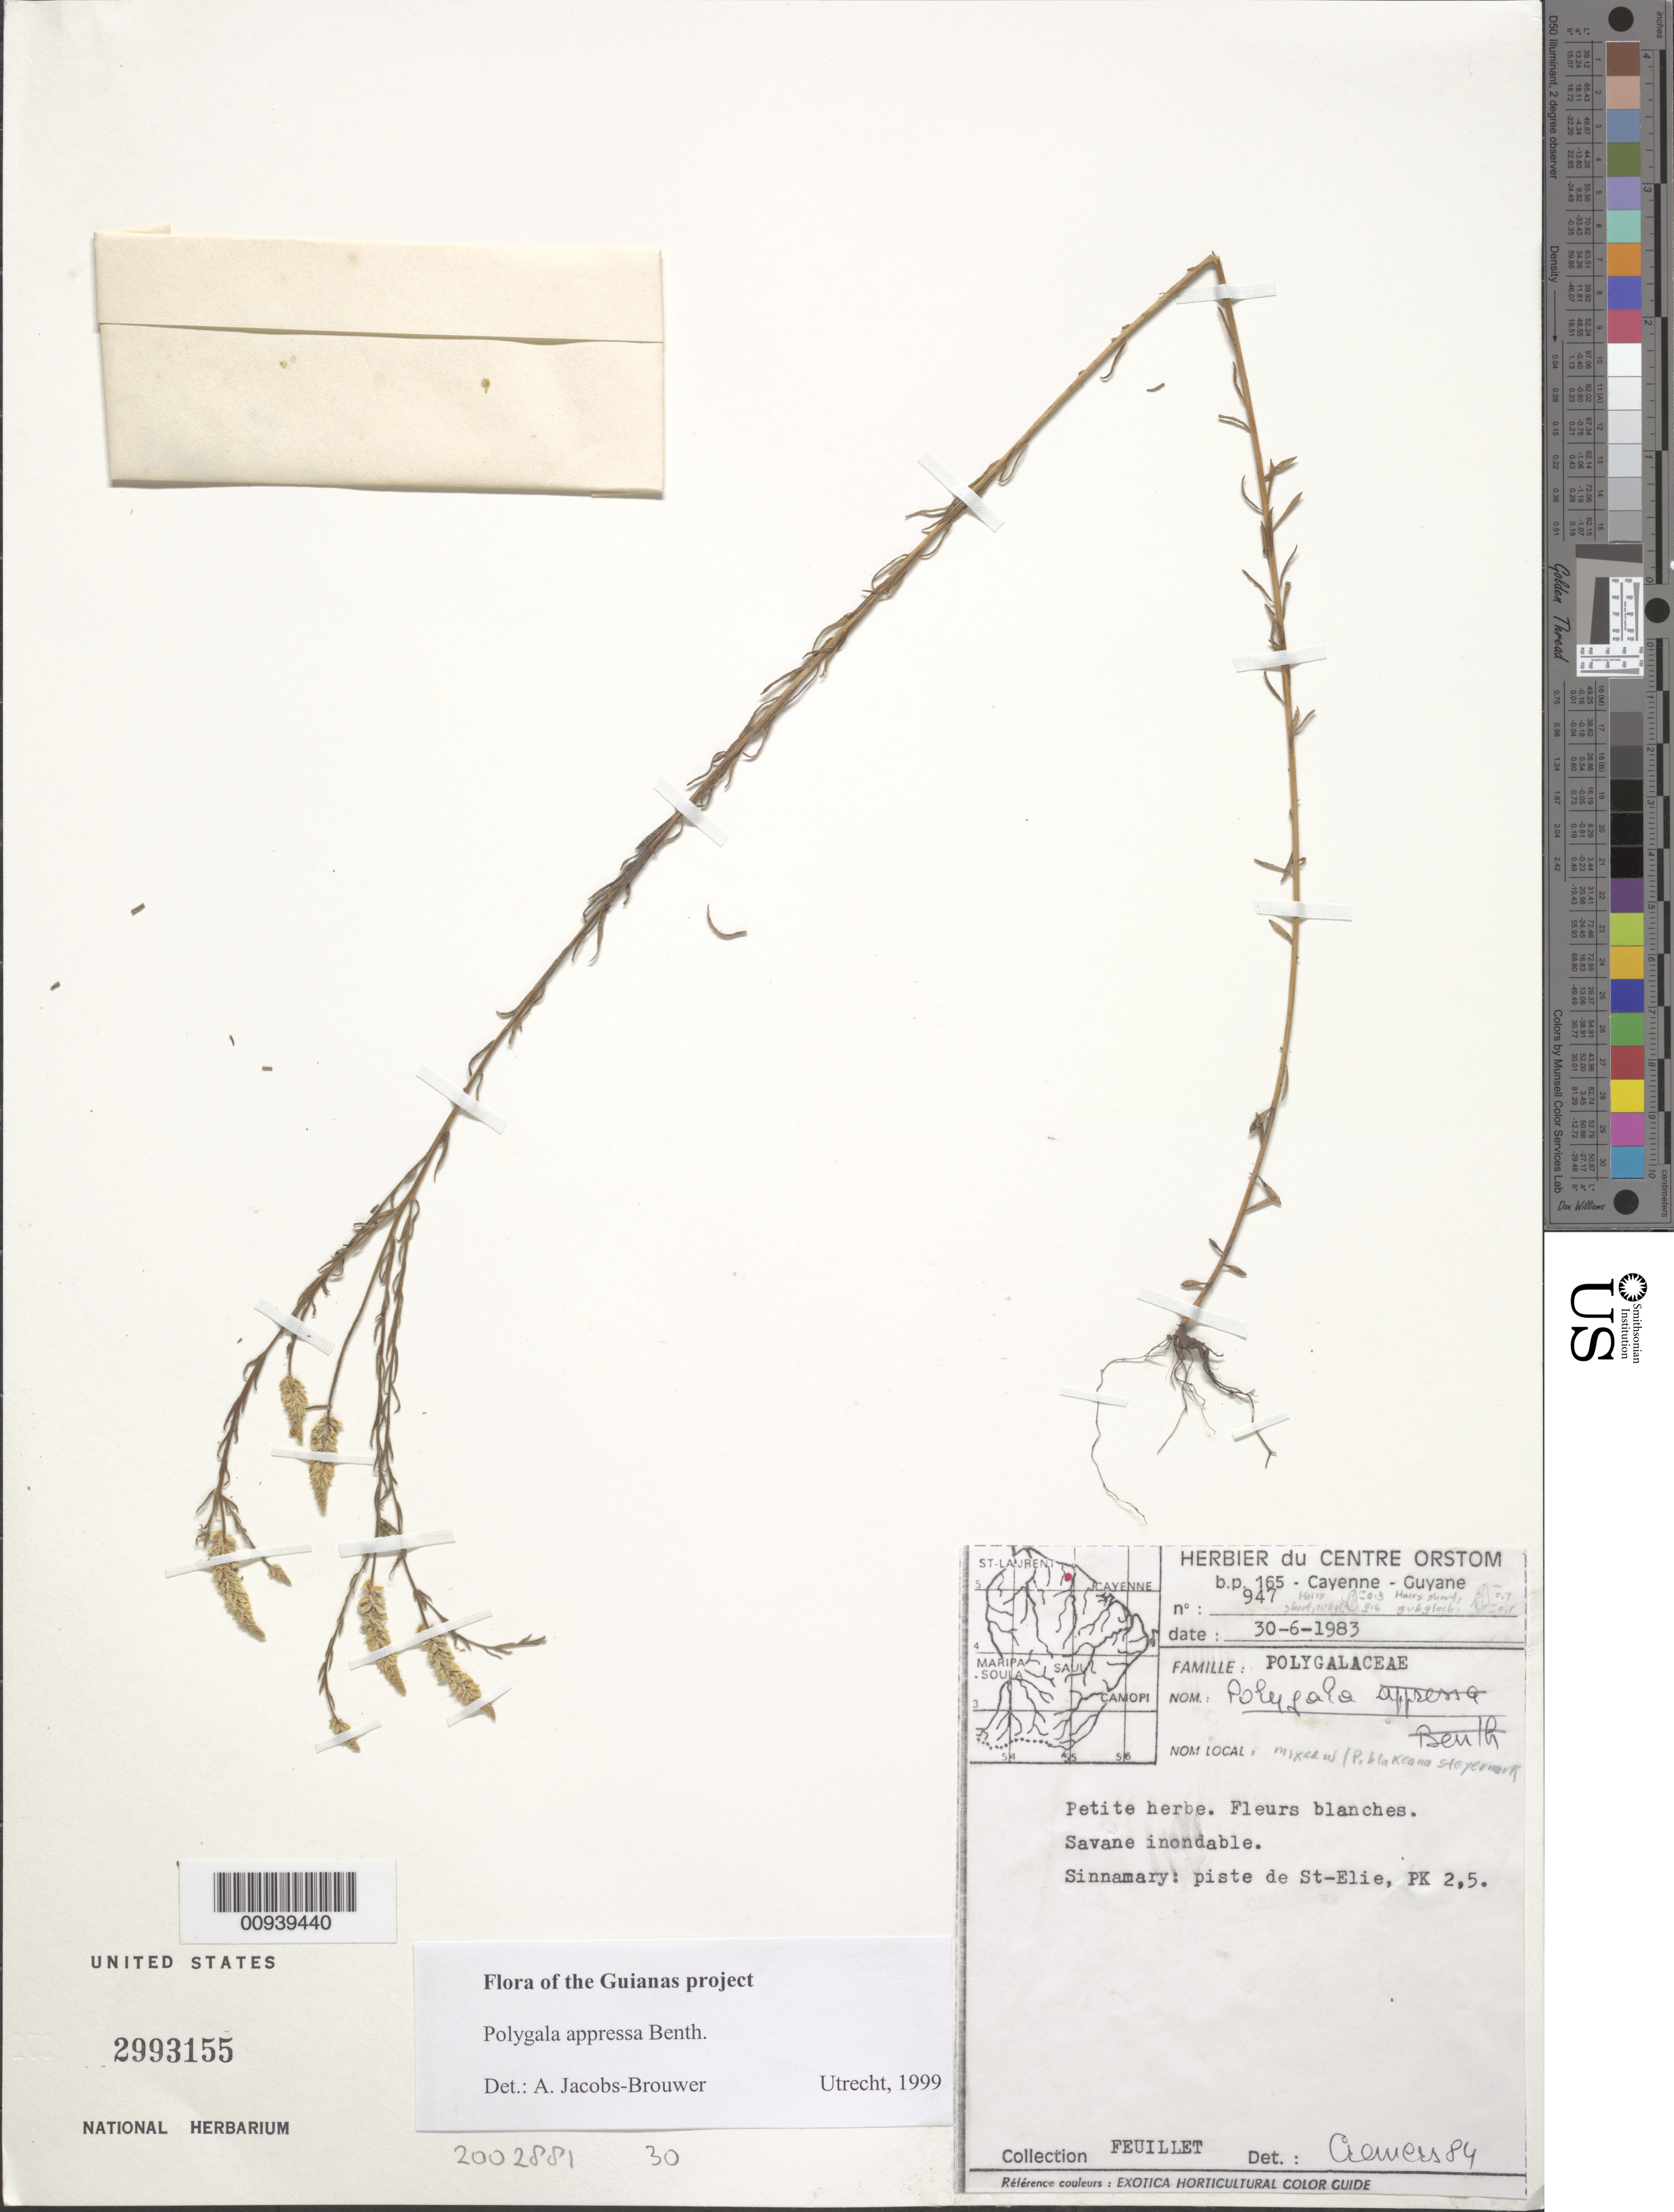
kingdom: Plantae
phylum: Tracheophyta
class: Magnoliopsida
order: Fabales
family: Polygalaceae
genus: Polygala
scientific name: Polygala appressa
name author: Benth.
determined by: Jacobs-Brouwer, A.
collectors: C. Feuillet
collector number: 947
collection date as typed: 30-Jun-83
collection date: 1983-06-30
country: French Guiana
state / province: Cayenne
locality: Sinnamary: piste de St. Elie, PK 2.5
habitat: Savane inondable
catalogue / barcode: US 2993155